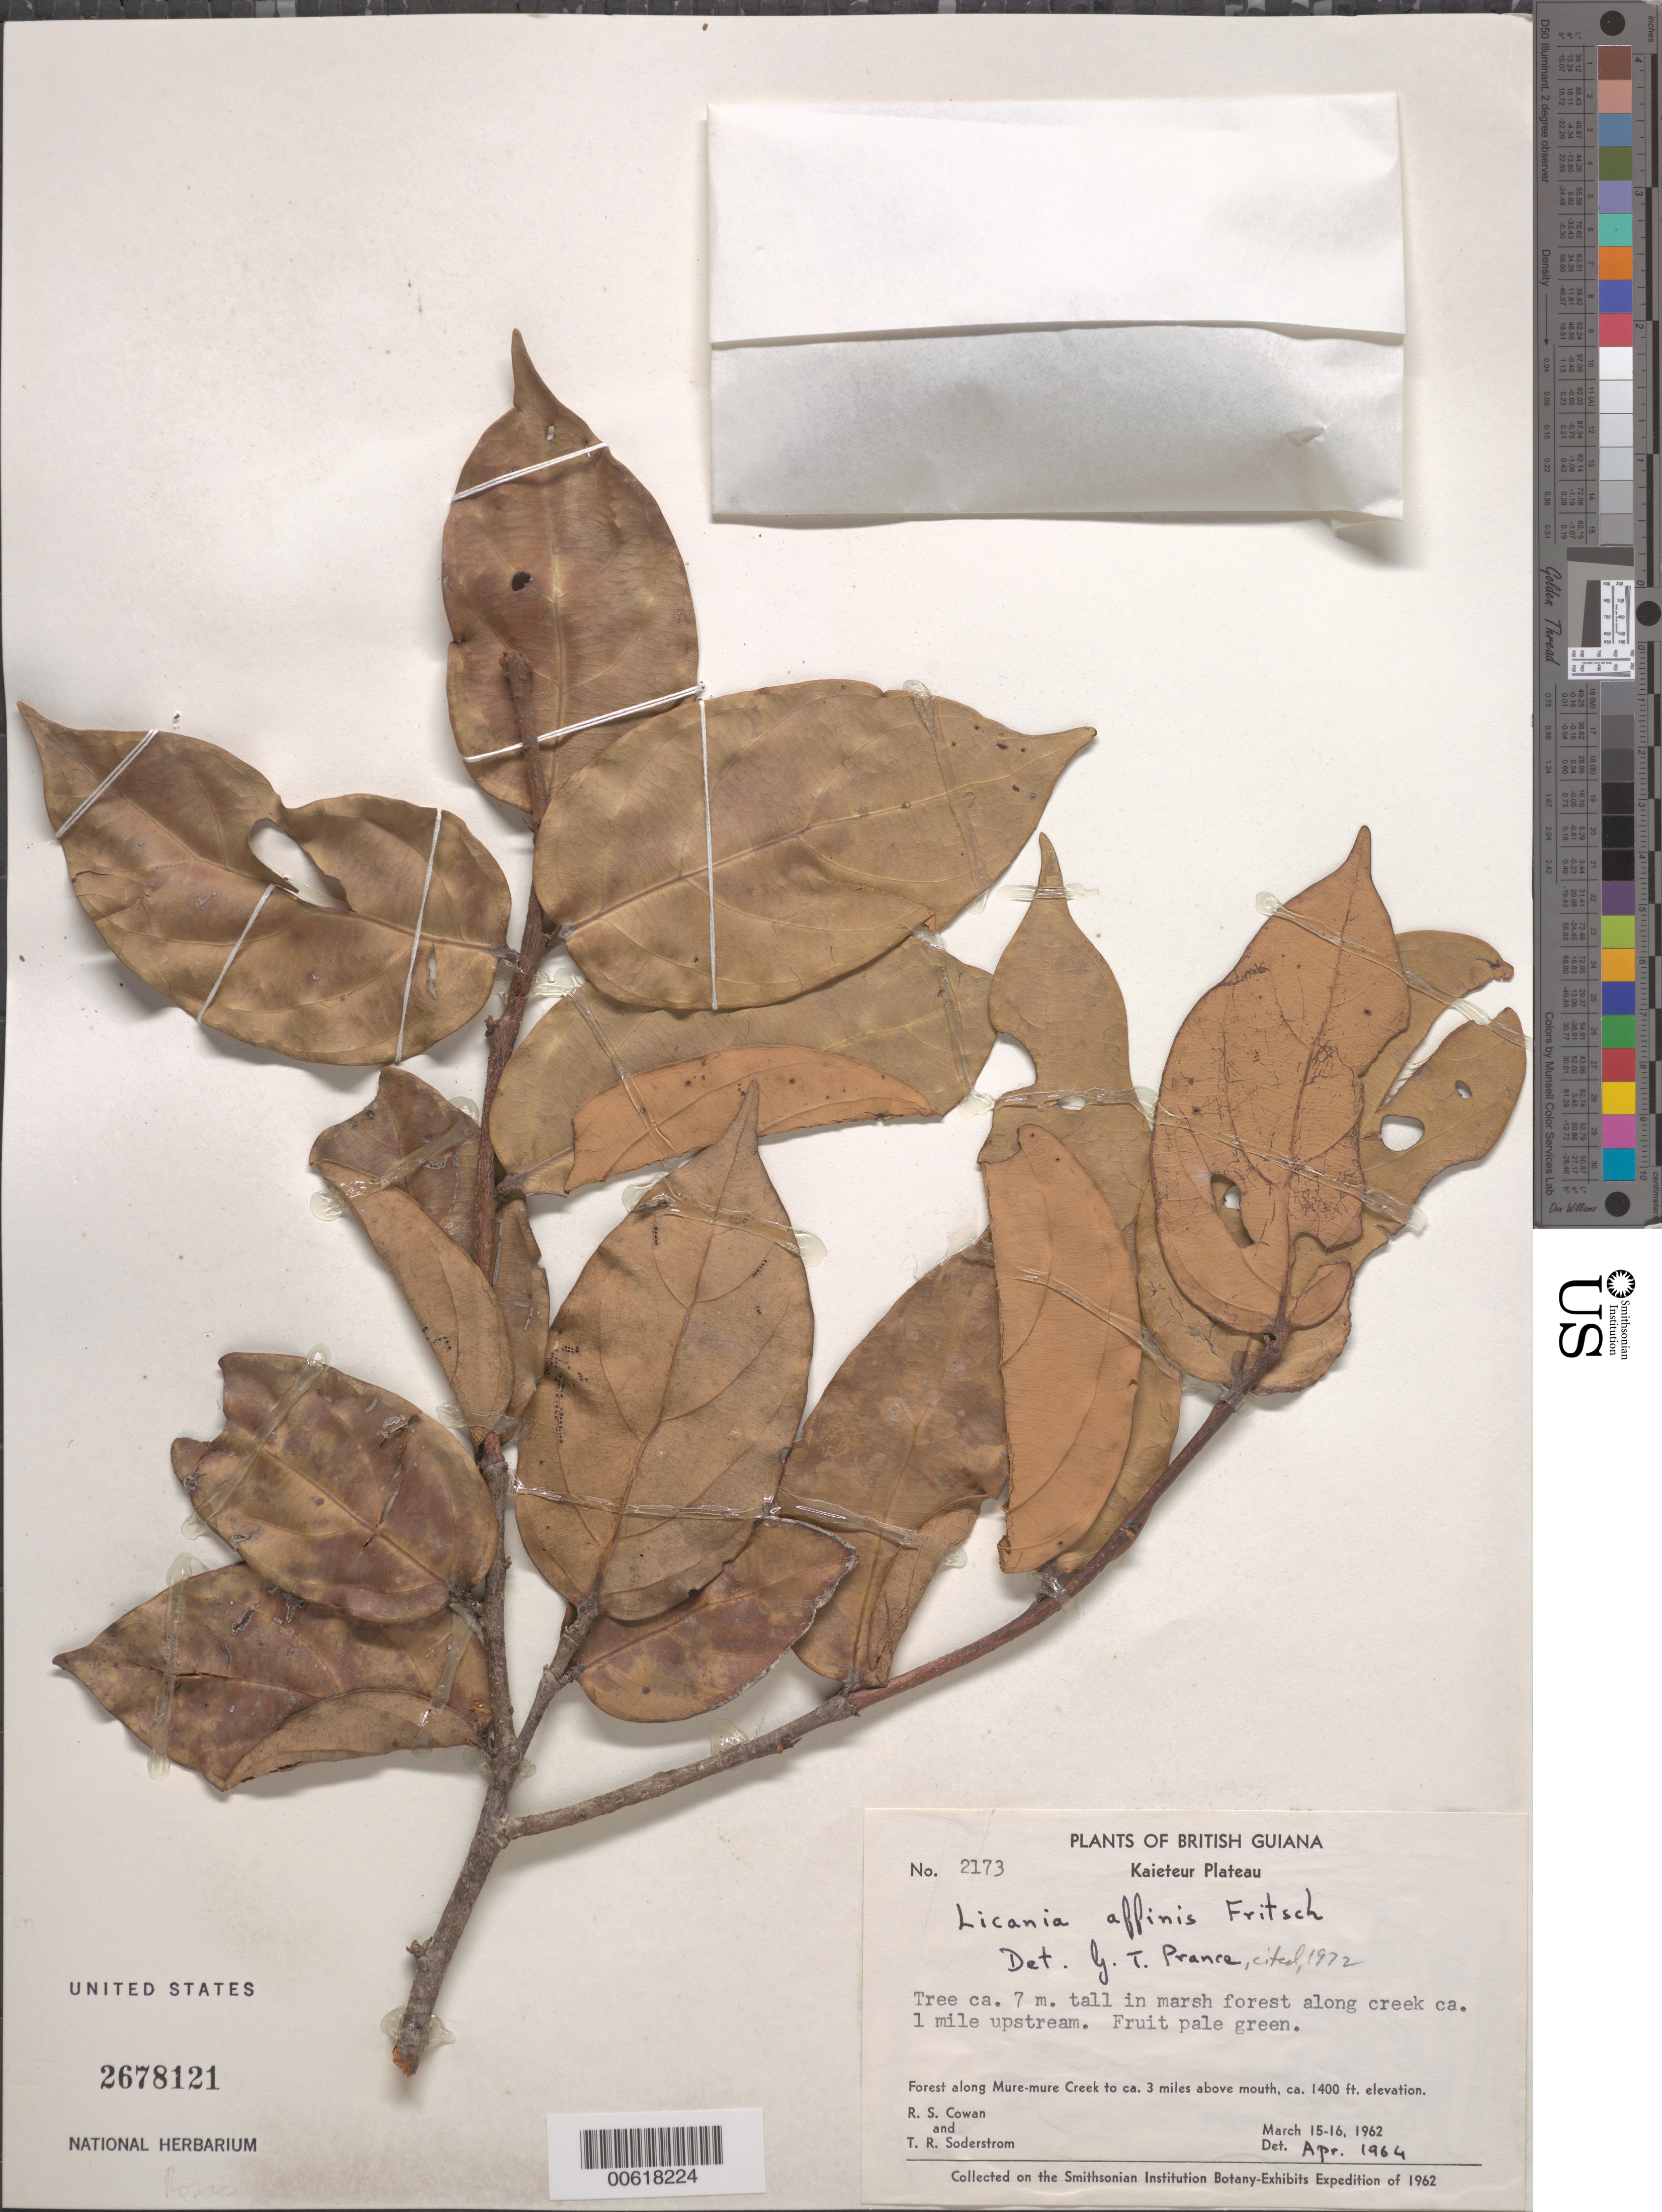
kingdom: Plantae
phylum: Tracheophyta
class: Magnoliopsida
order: Malpighiales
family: Chrysobalanaceae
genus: Licania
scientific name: Licania affinis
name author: Kuntze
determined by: Prance, G. T.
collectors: R. S. Cowan & T. R. Soderstrom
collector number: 2173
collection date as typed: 15-Mar-62 to 16-Mar-62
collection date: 1962-03-15/1962-03-16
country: Guyana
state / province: Potaro-Siparuni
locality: Kaieteur Plateau, Mure-mure Creek to ca. 3 mi. above mouth; ca. 1 mile upstream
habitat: Marsh forest along creek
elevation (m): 427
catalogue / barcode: US 2678121